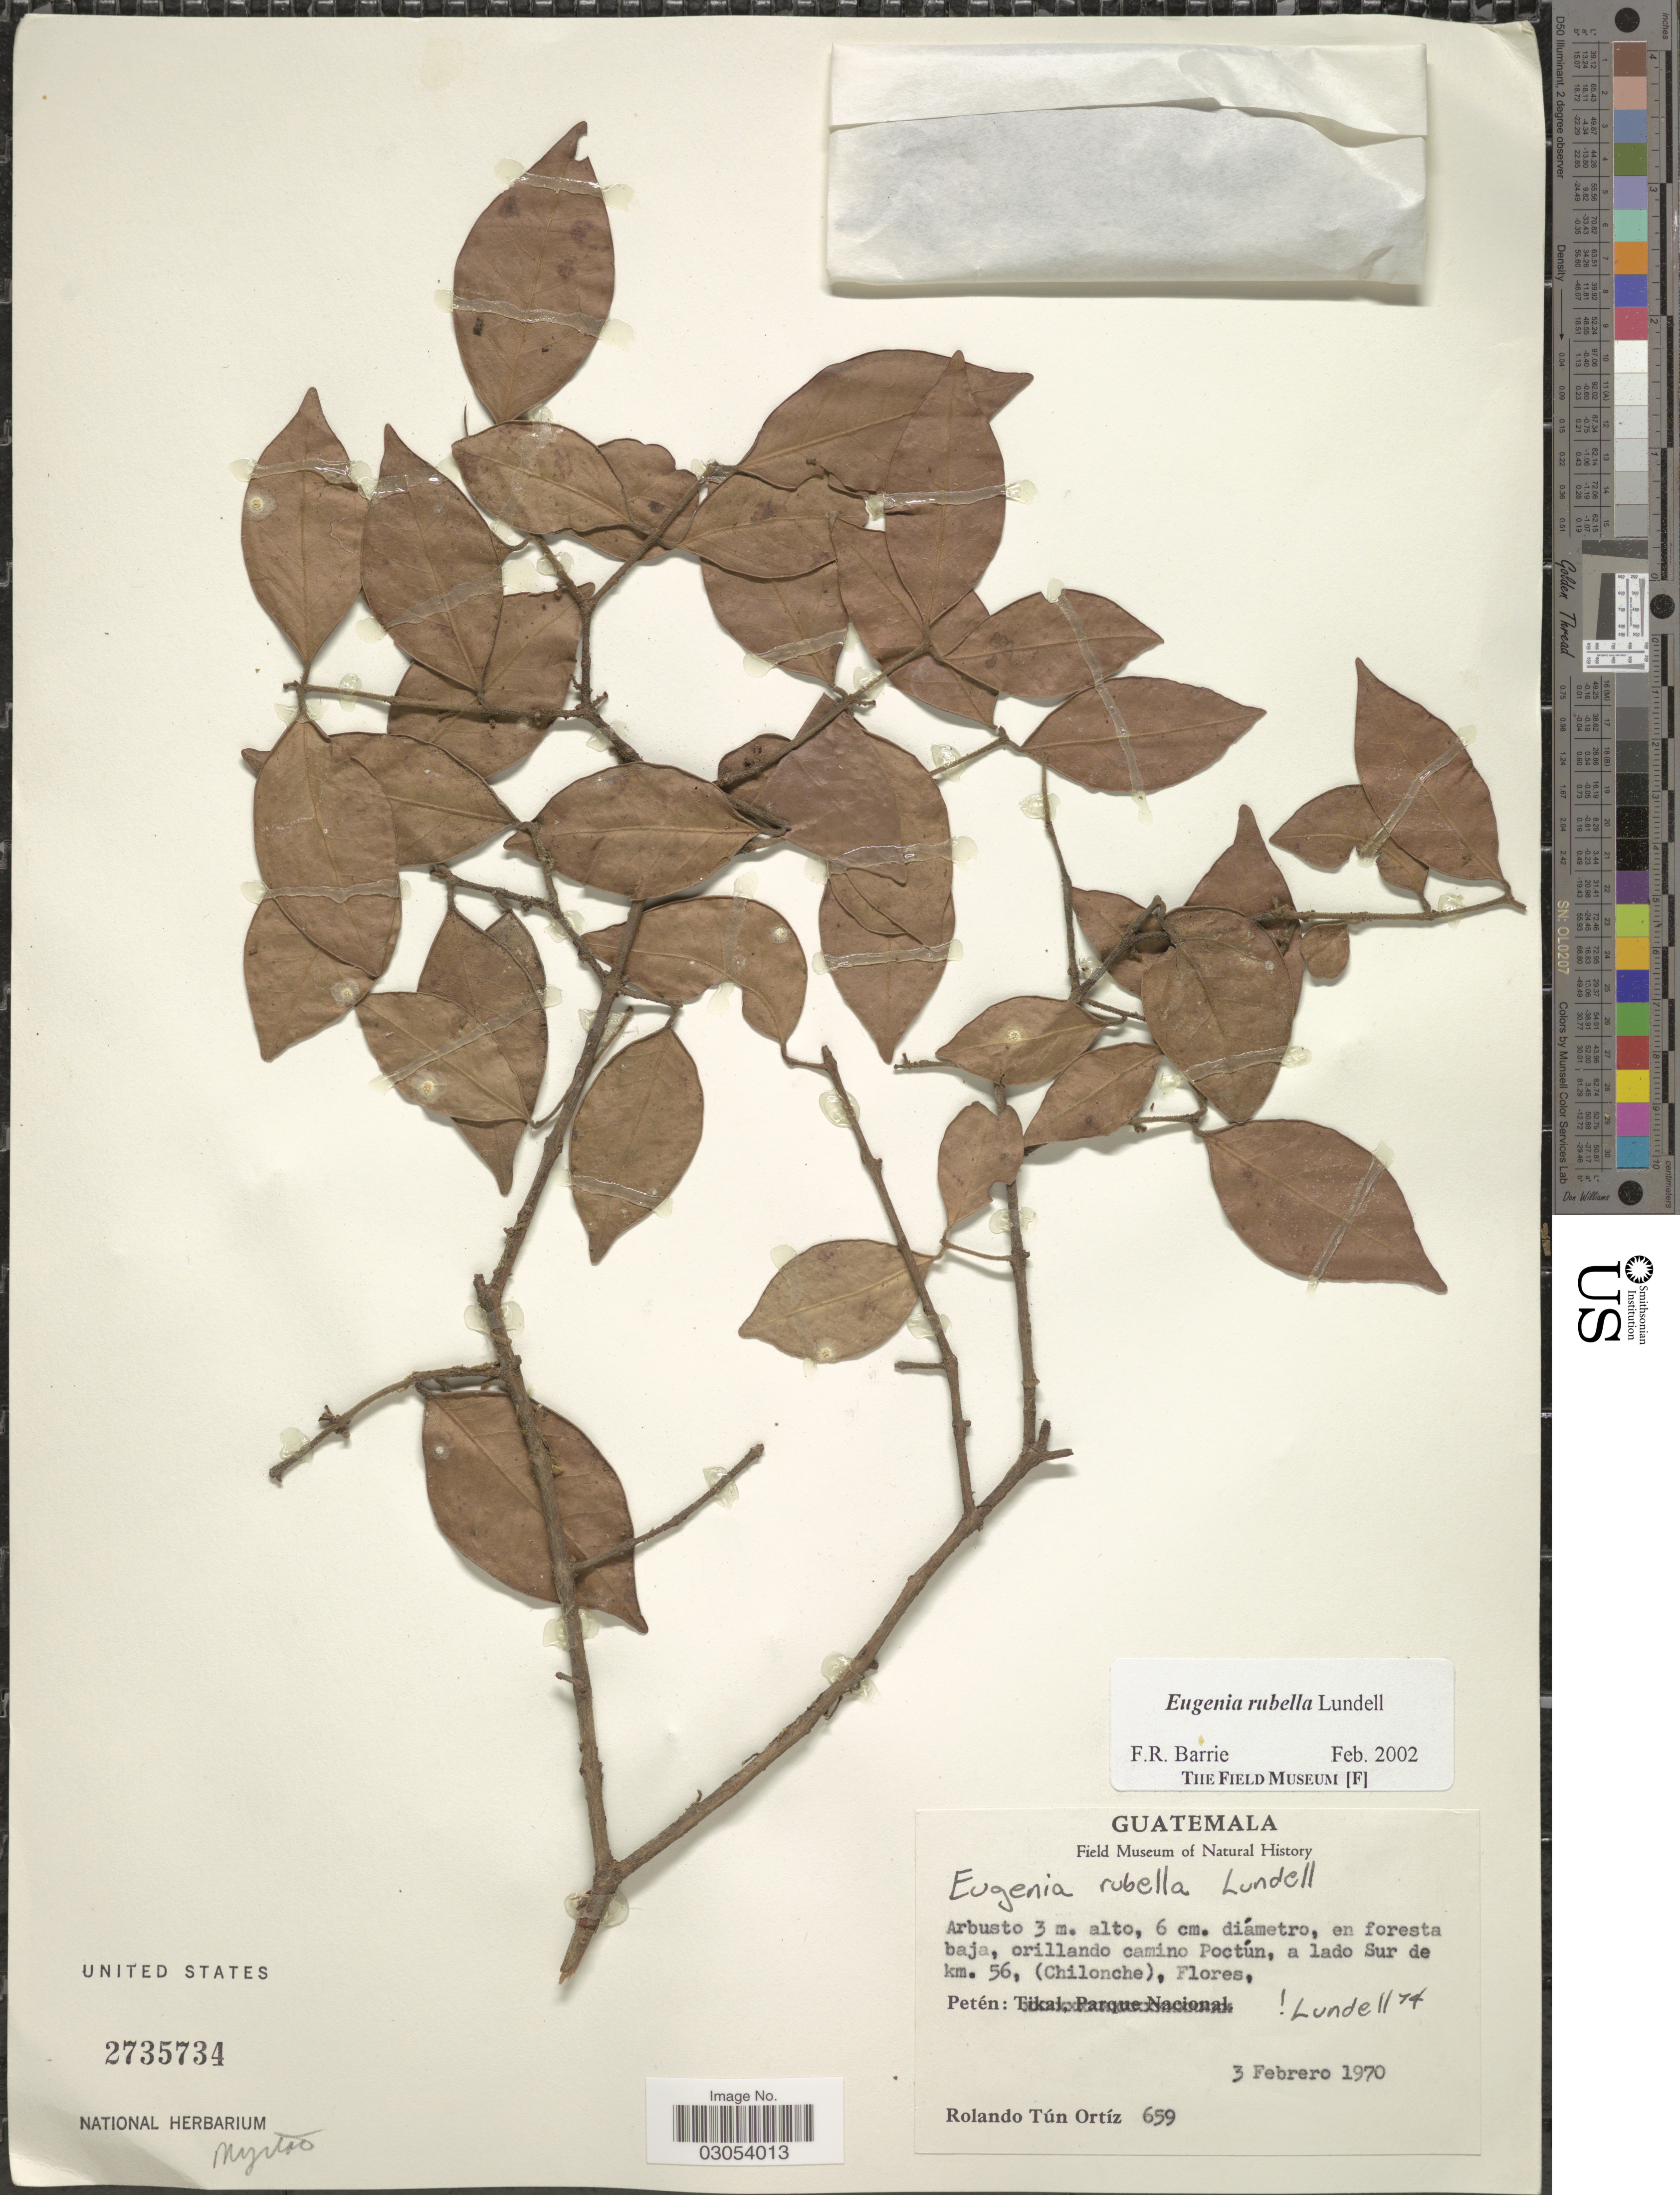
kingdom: Plantae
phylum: Tracheophyta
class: Magnoliopsida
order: Myrtales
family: Myrtaceae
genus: Eugenia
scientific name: Eugenia rubella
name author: Lundell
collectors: R. T. Ortíz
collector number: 659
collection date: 1970-02-03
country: Guatemala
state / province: El Petén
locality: En foresta baja, orillando camino Poctún, a lado Sur de km. 56, (Chilonche), Flores.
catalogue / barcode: US 2735734